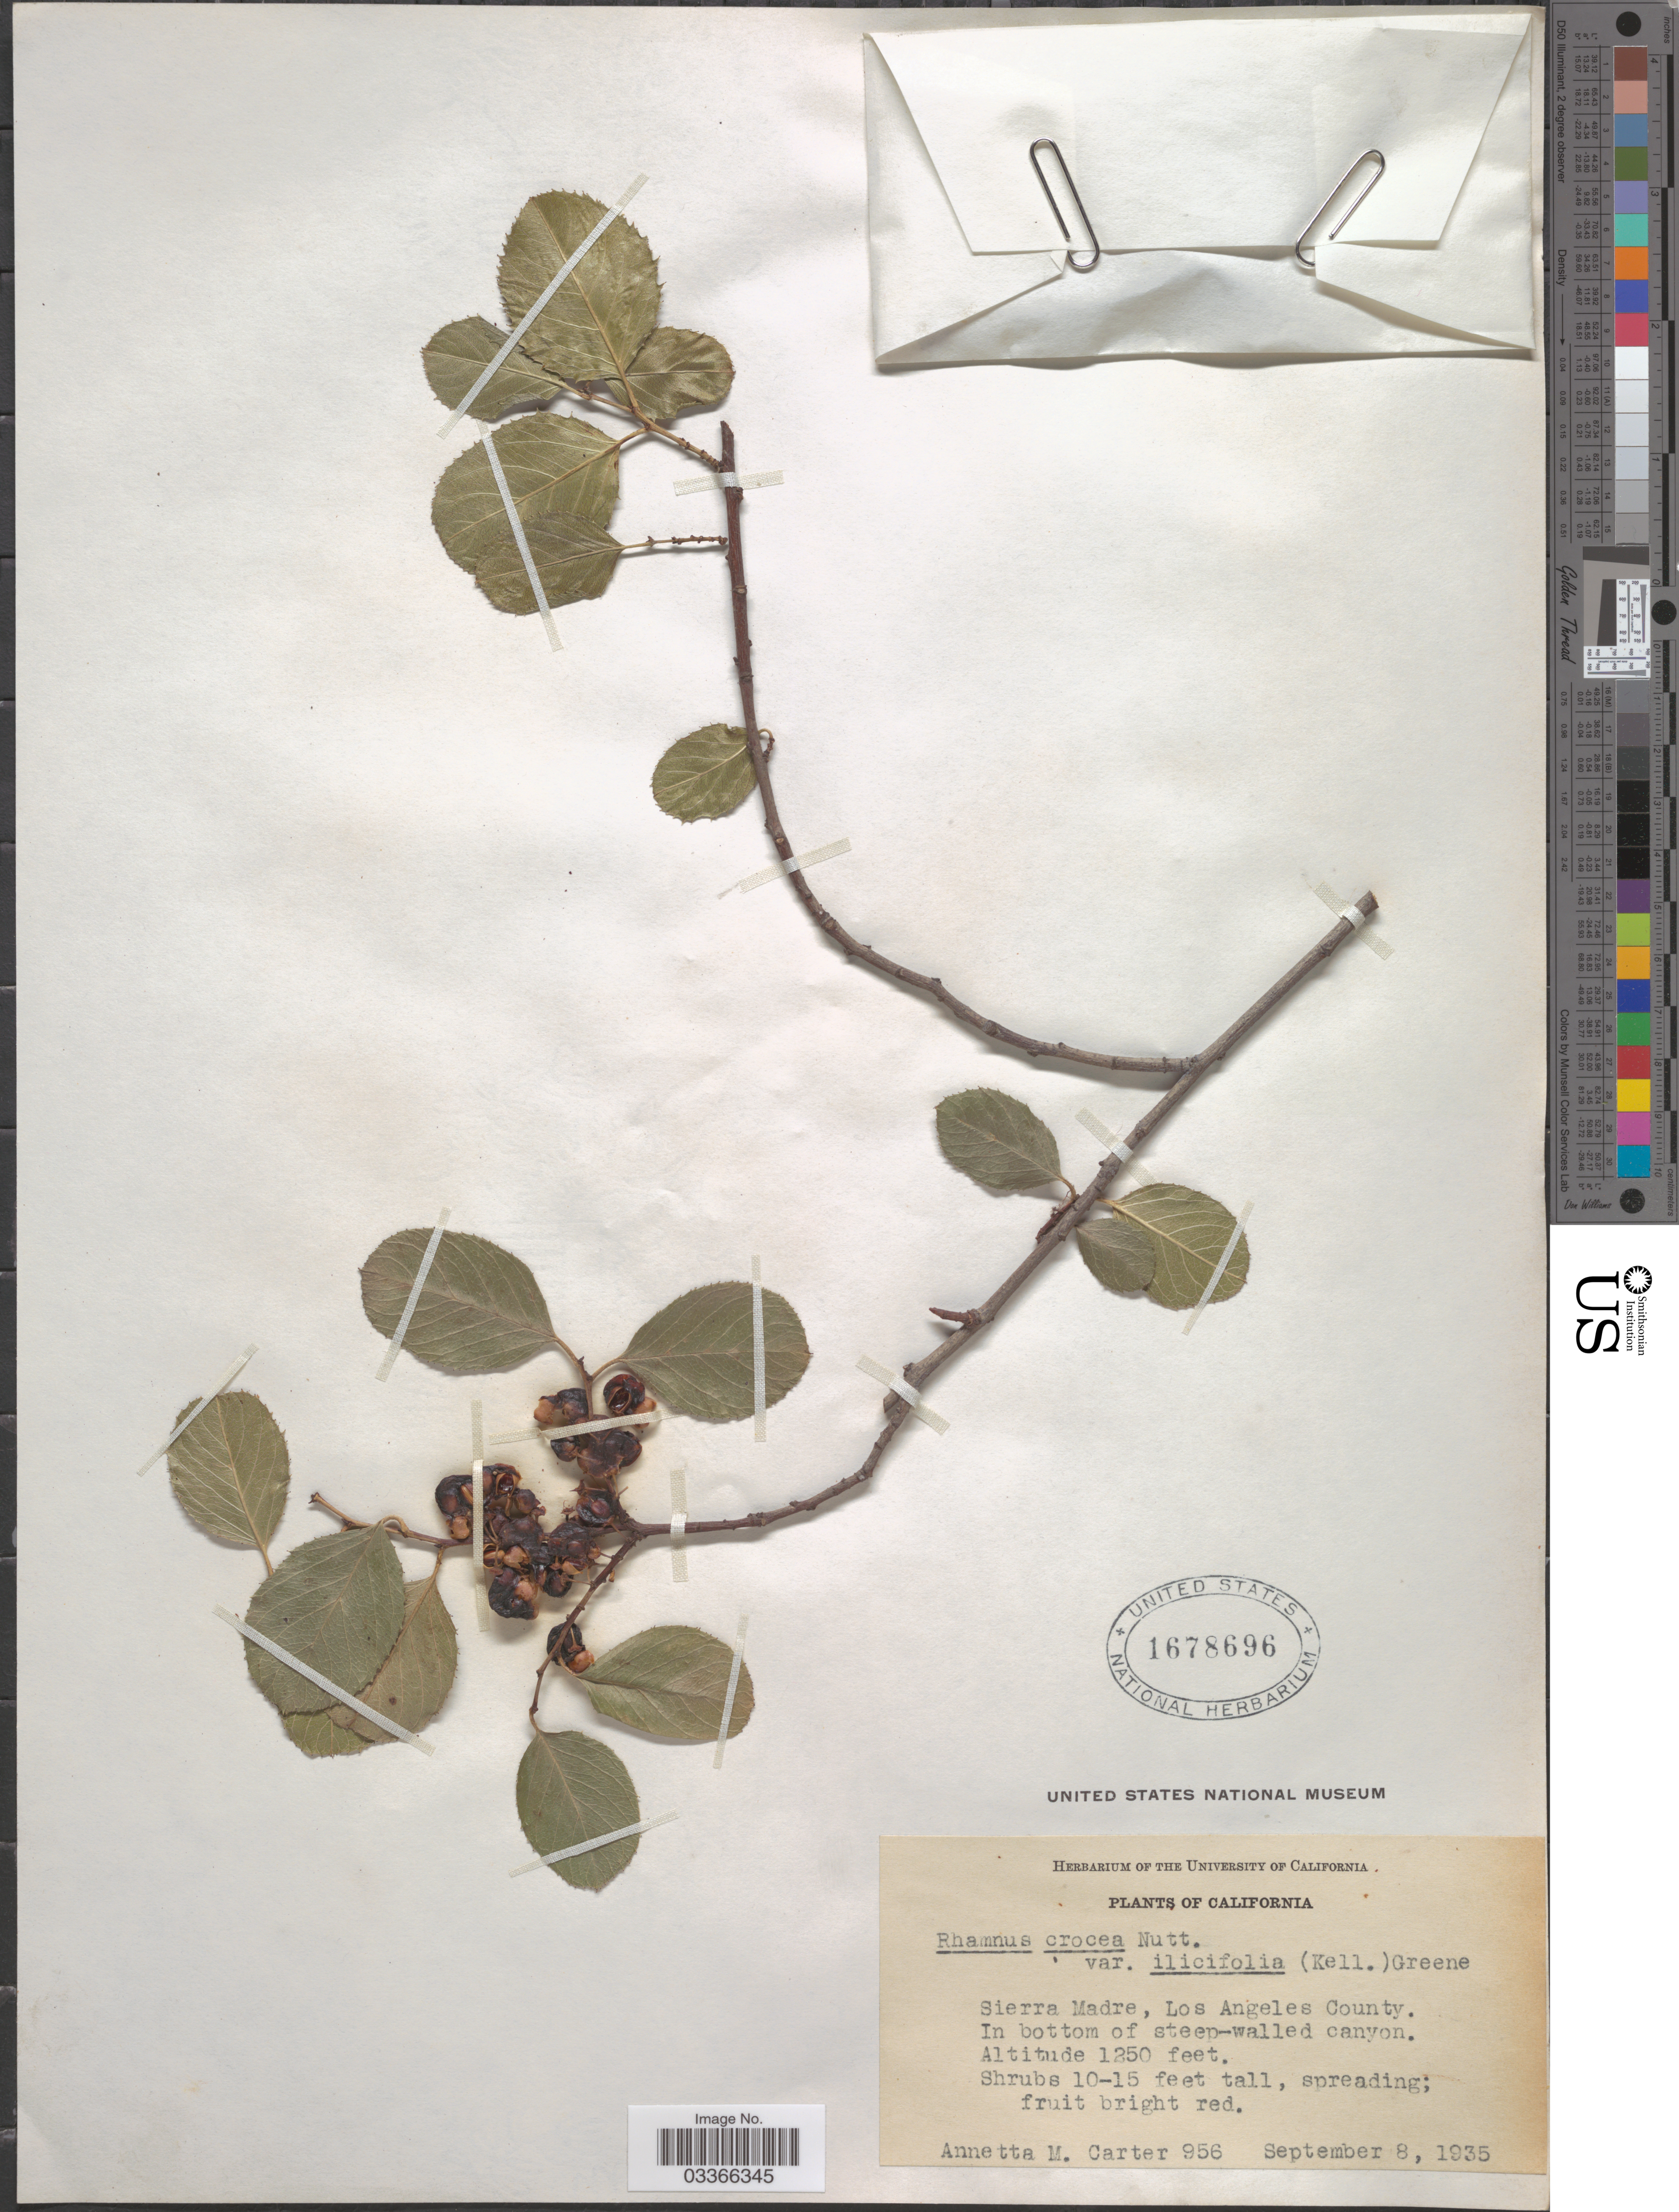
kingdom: Plantae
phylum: Tracheophyta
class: Magnoliopsida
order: Rosales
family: Rhamnaceae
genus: Rhamnus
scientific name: Rhamnus crocea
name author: Nutt.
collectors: Annetta Carter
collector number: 956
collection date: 1935-09-08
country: United States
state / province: California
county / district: Los Angeles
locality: Sierra Madre, Los Angeles County.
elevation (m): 381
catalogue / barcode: US 1678696